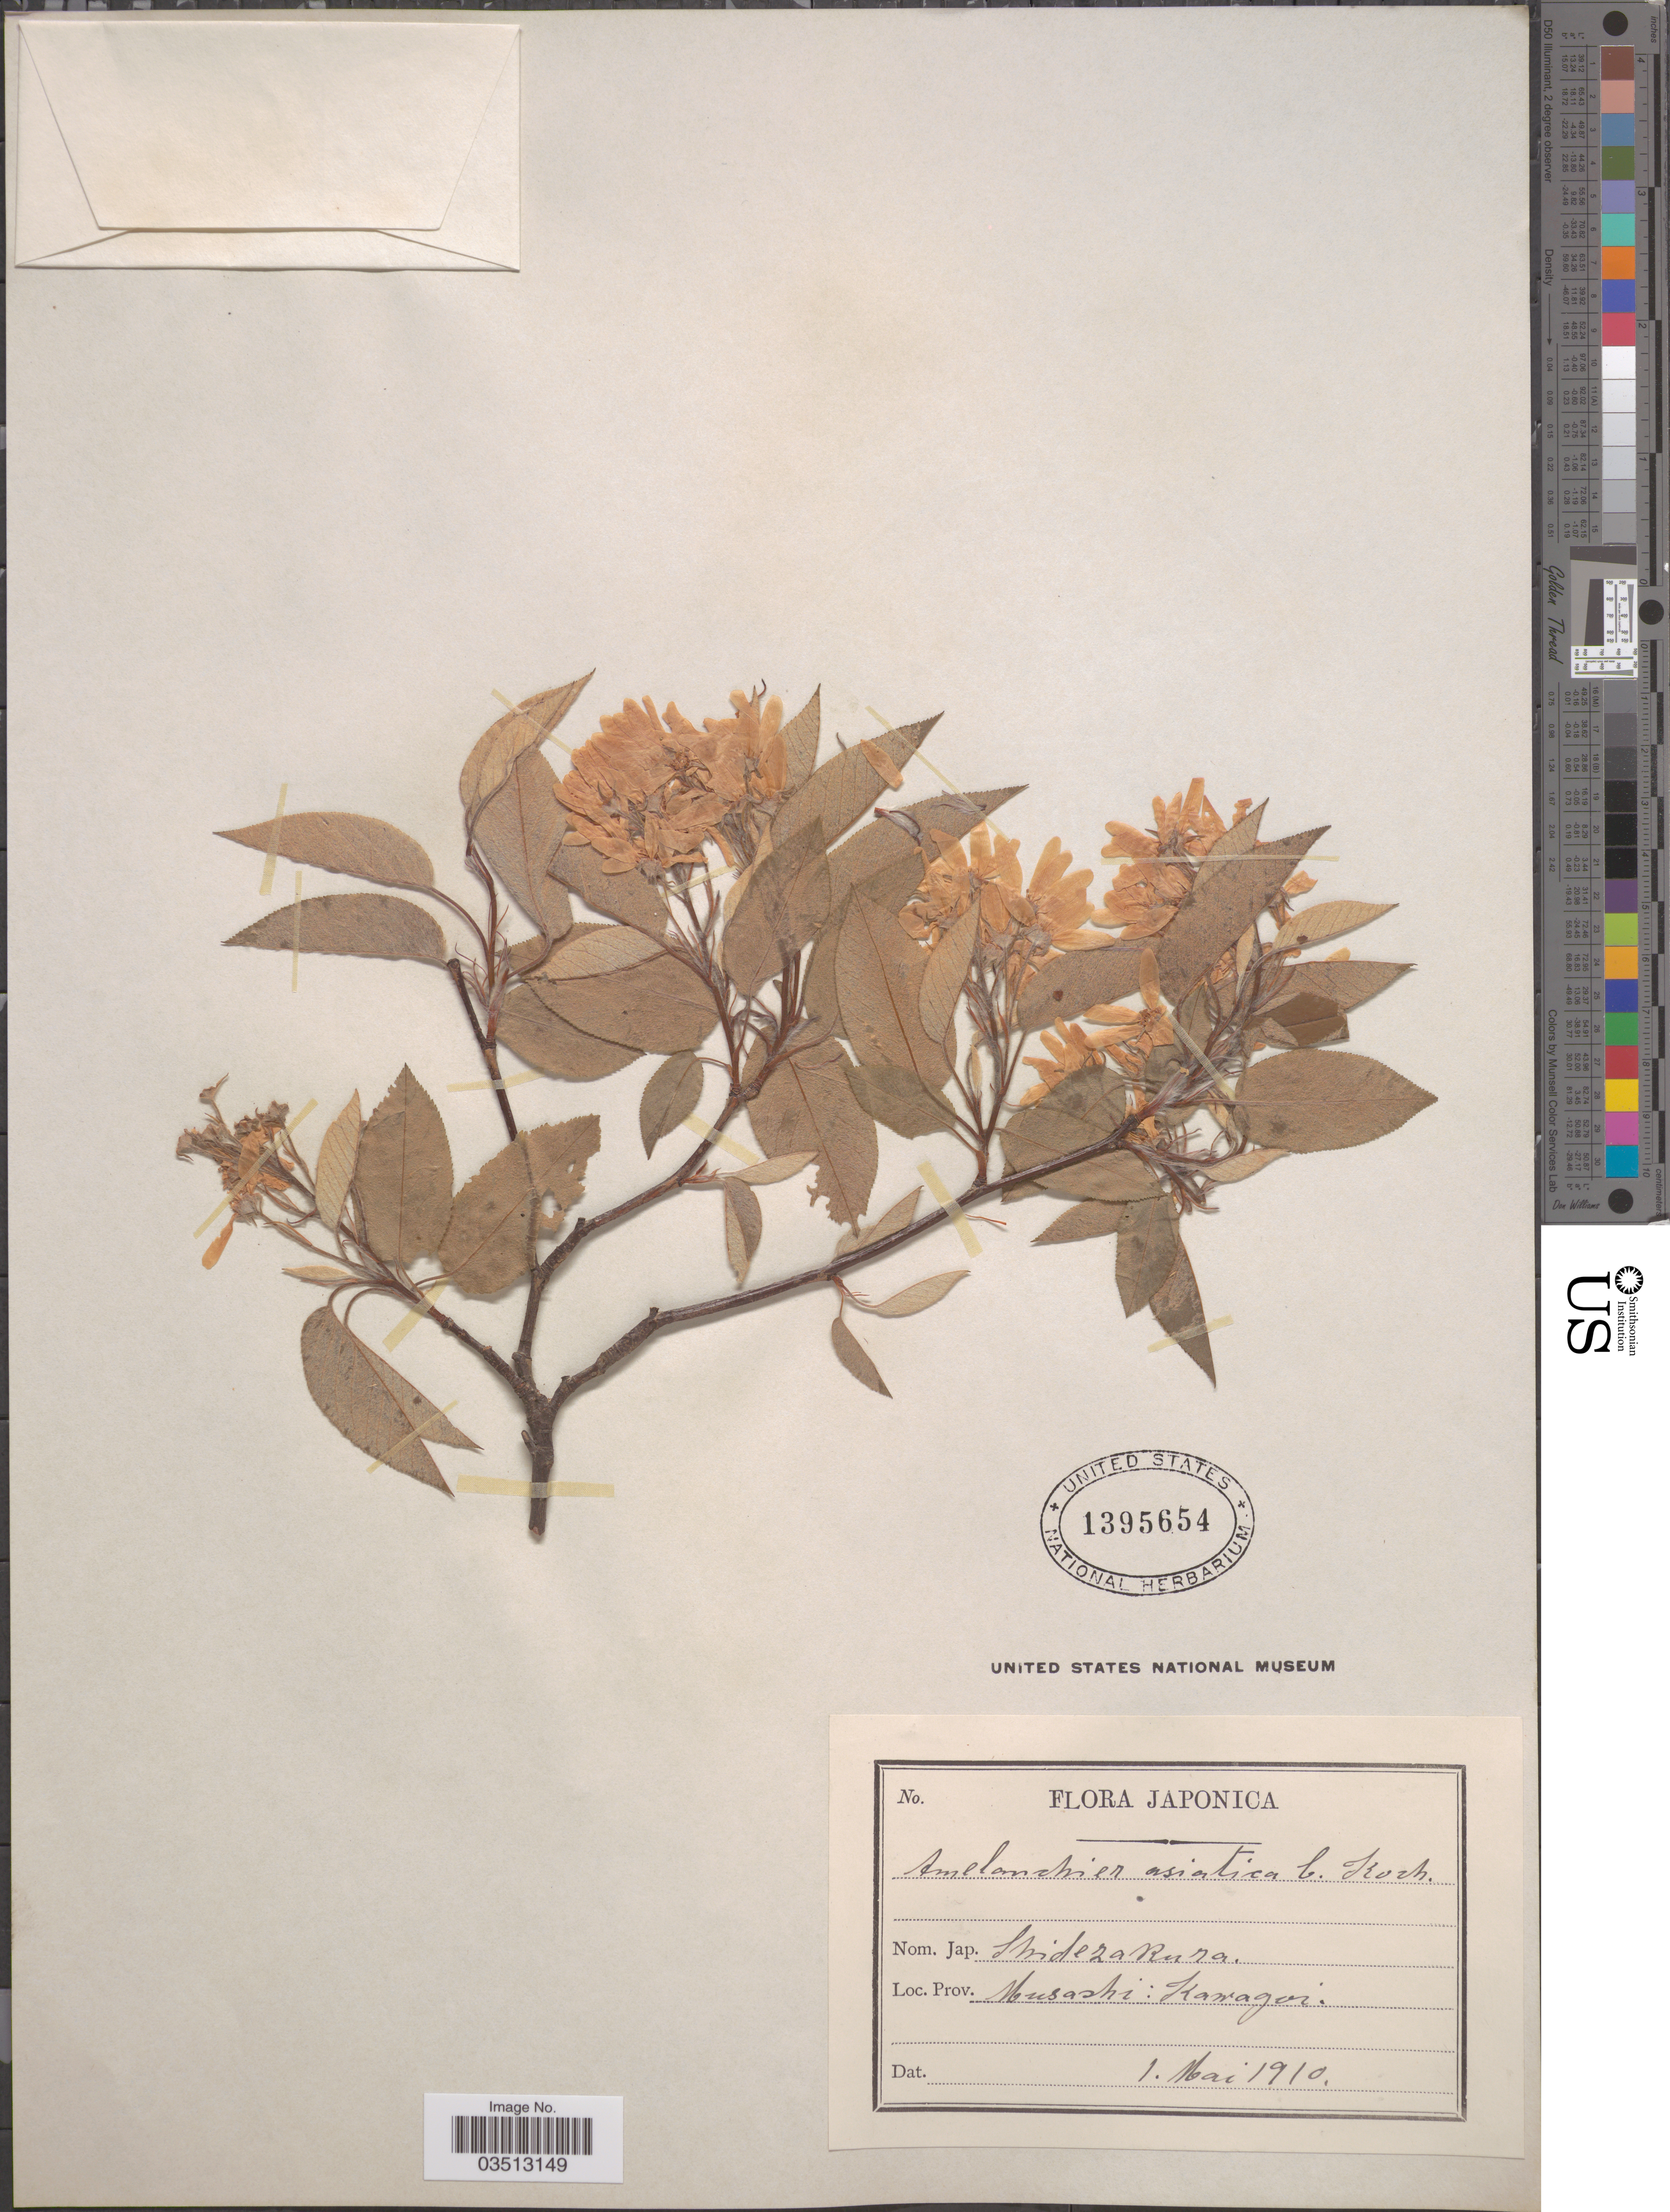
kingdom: Plantae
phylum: Tracheophyta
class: Magnoliopsida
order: Rosales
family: Rosaceae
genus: Amelanchier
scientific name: Amelanchier asiatica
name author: (Siebold & Zucc.) Endl. ex Walp.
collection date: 1910-05-01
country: Japan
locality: Musashi: Kawagoi.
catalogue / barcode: US 1395654